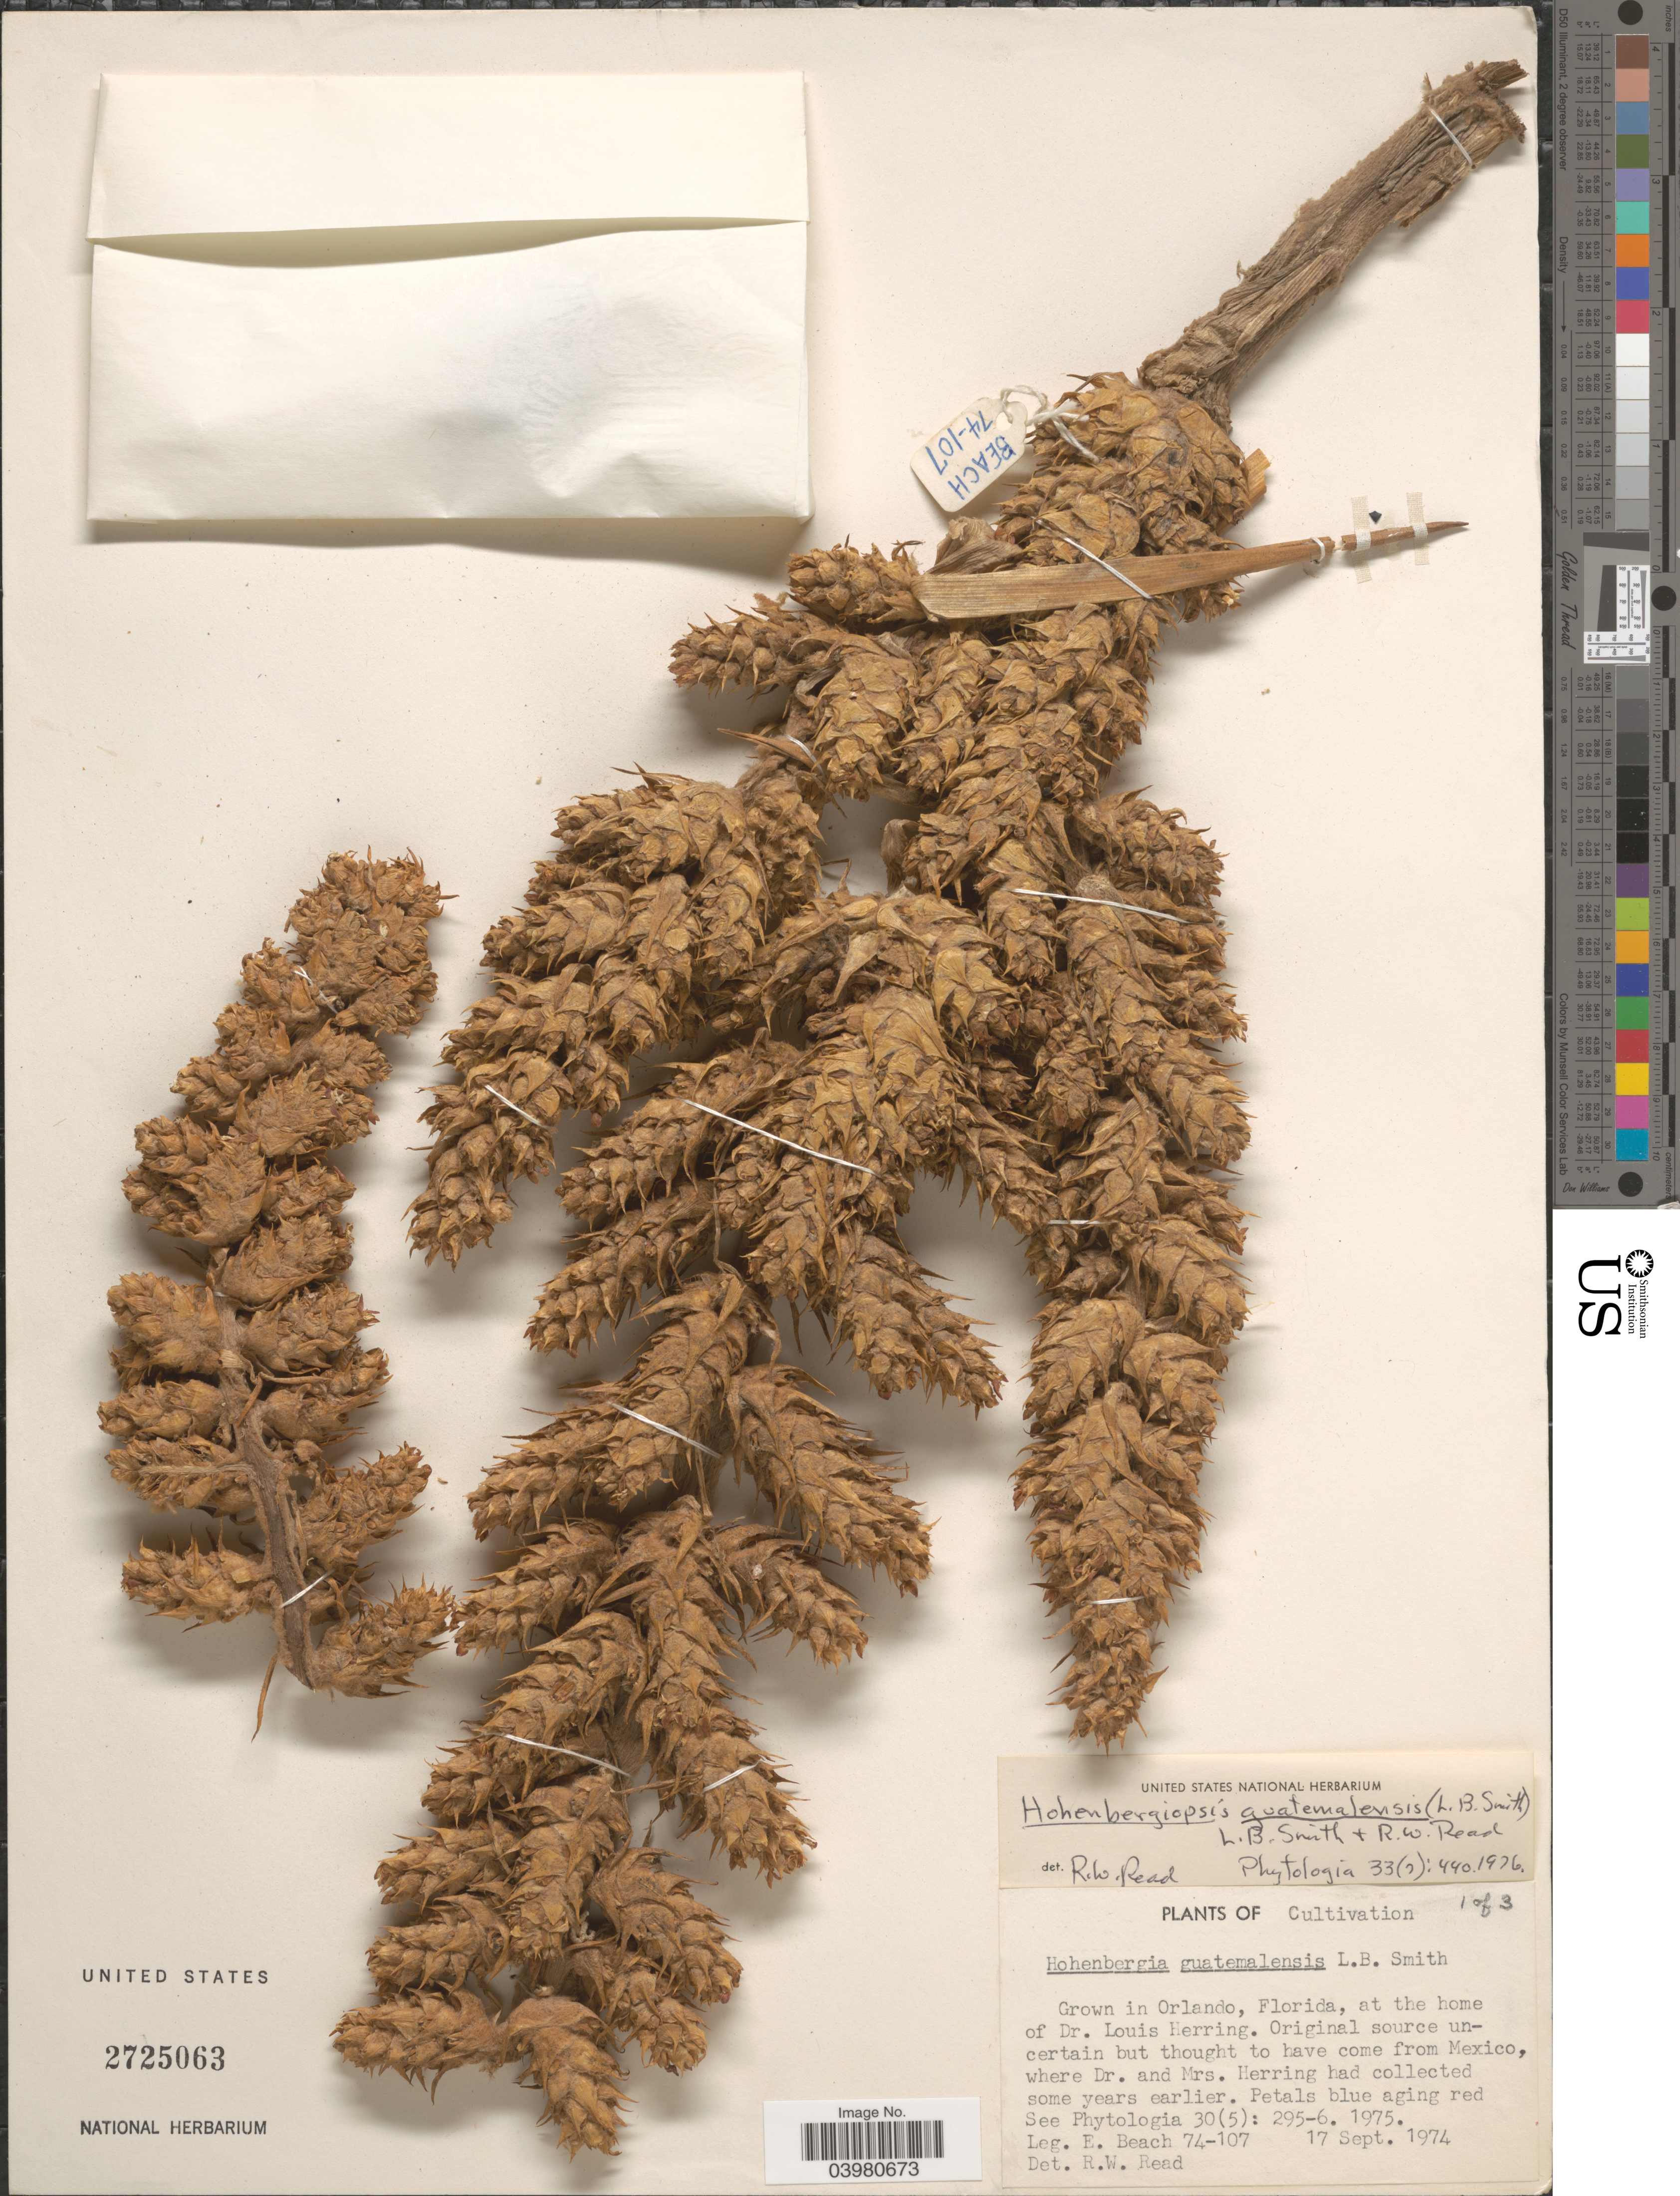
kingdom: Plantae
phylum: Tracheophyta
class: Liliopsida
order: Poales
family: Bromeliaceae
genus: Hohenbergiopsis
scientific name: Hohenbergiopsis guatemalensis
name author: (L.B. Sm.) L.B. Sm. & Read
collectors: E. Beach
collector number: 74-107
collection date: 1974-09-17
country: United States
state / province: Florida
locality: Orlando, at the home of Dr. Louis Herring.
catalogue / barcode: US 2725063